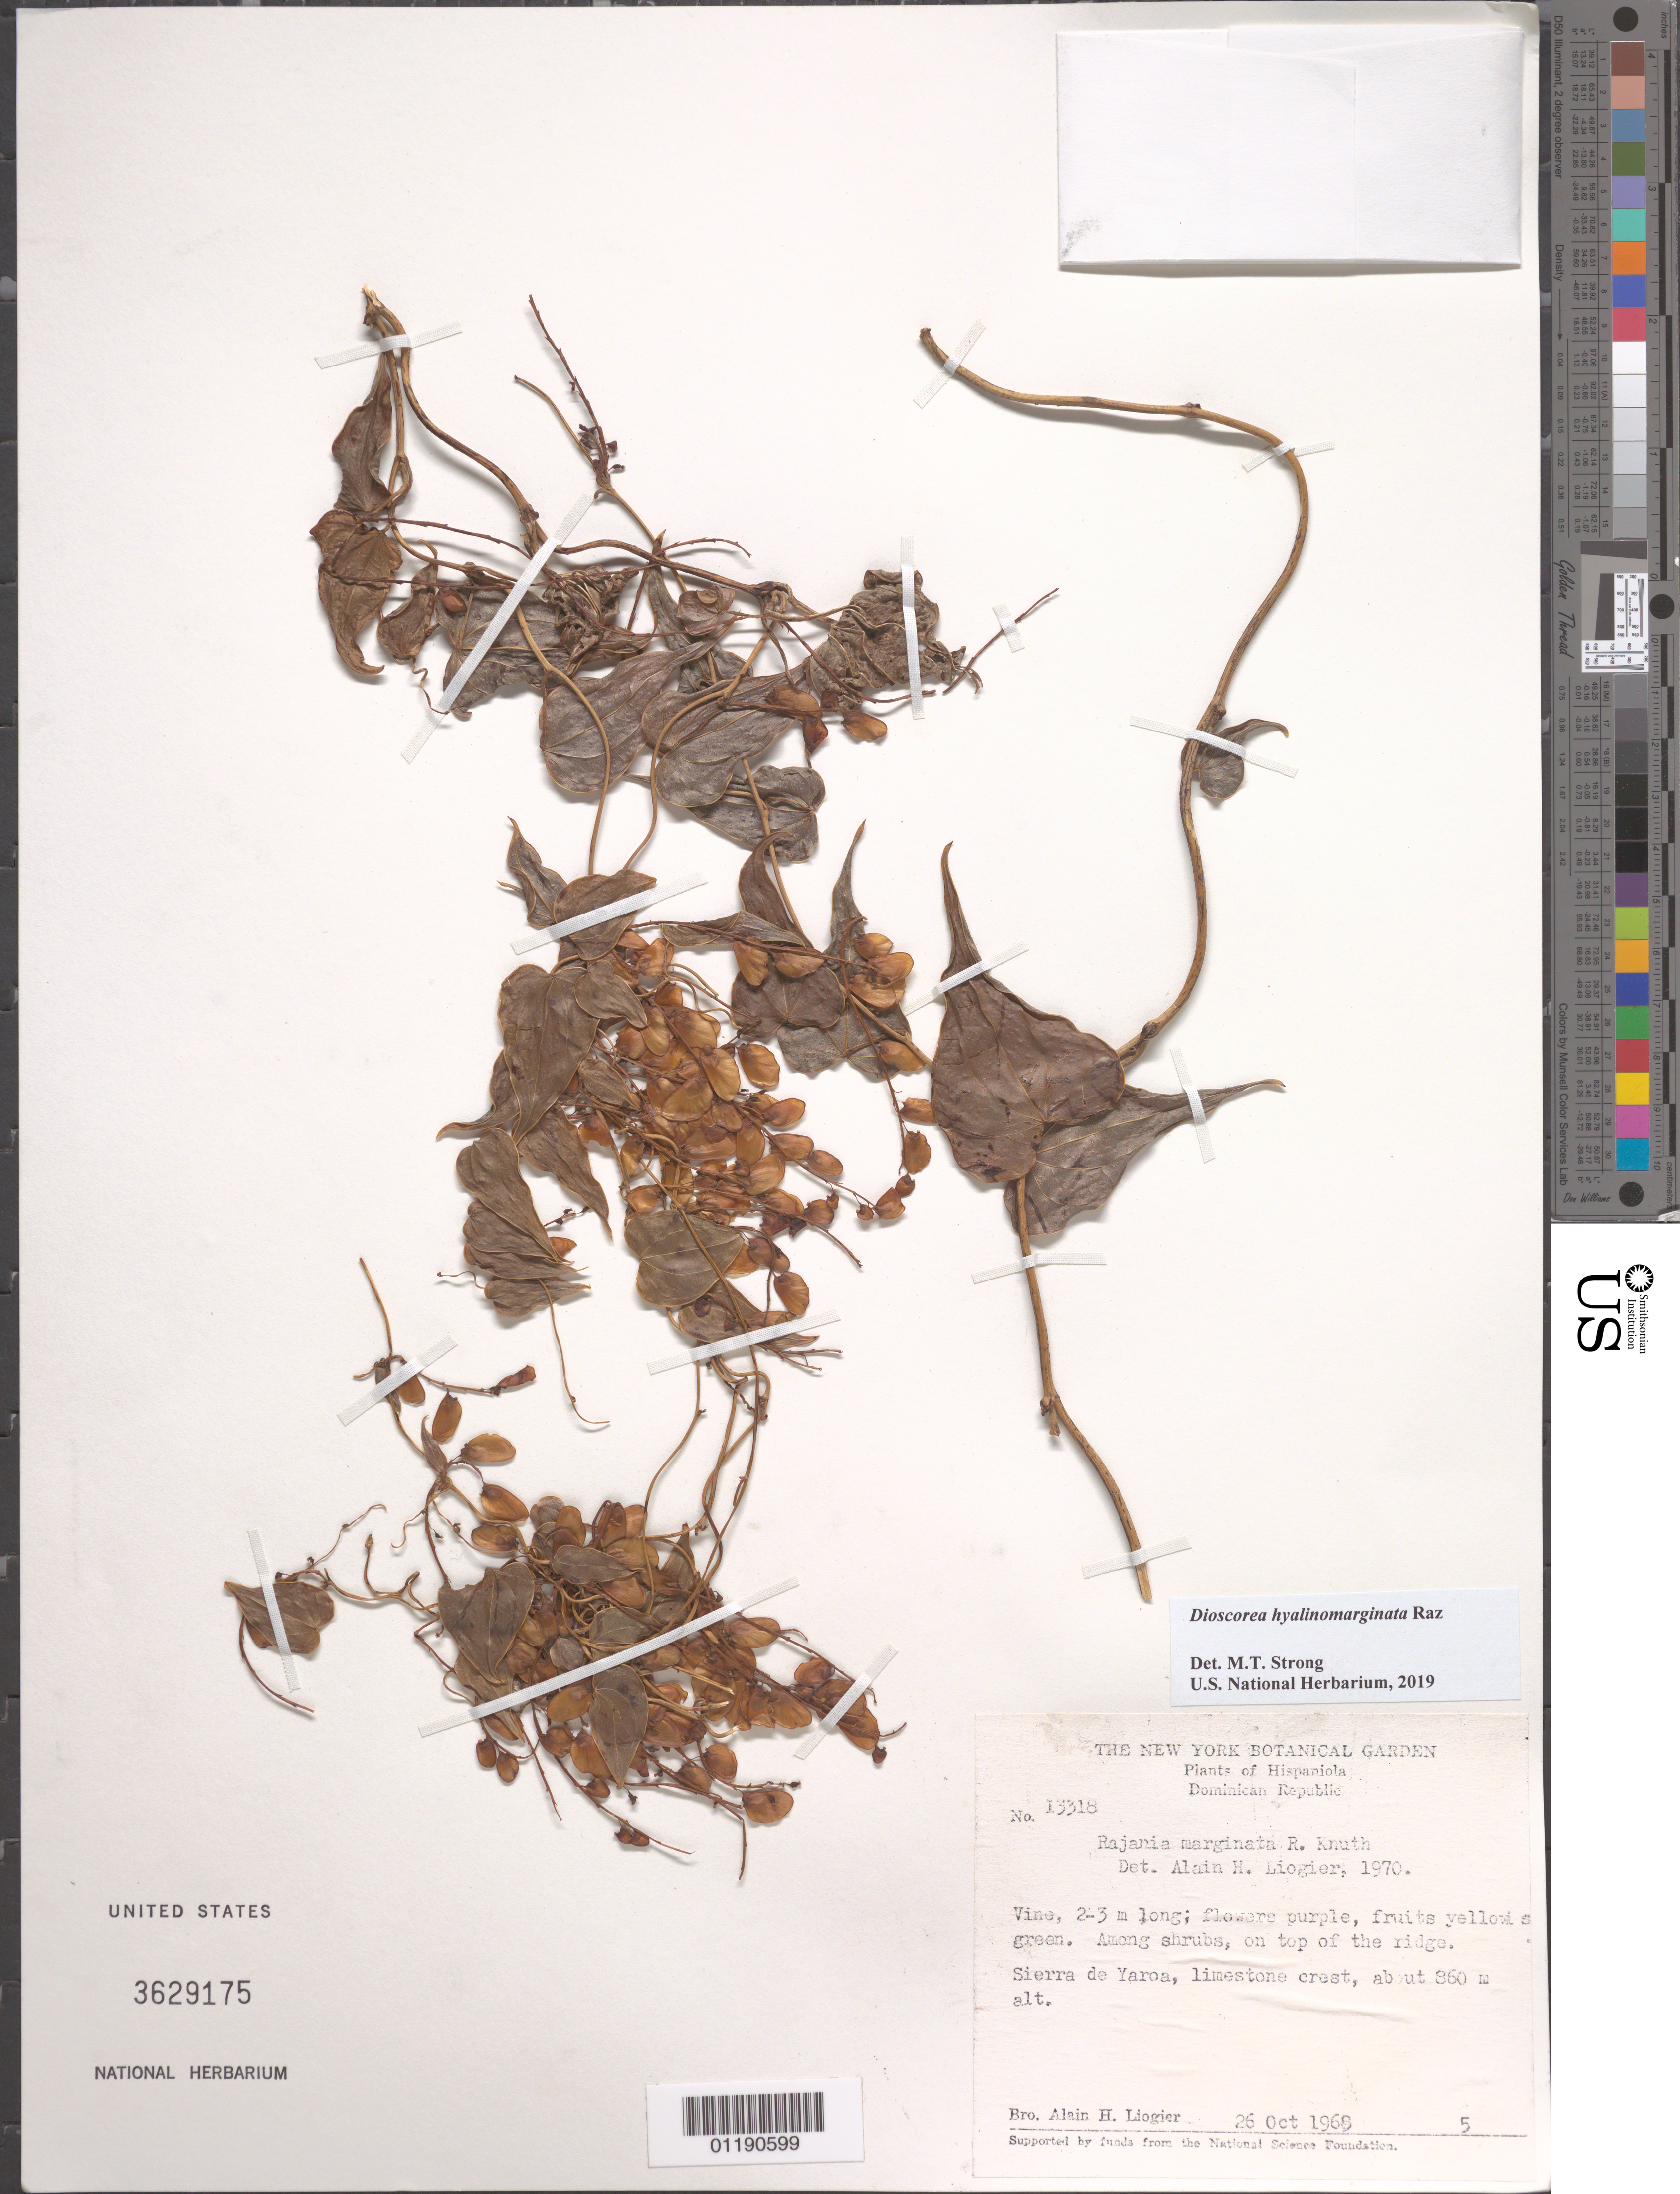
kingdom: Plantae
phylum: Tracheophyta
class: Liliopsida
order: Dioscoreales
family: Dioscoreaceae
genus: Dioscorea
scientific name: Dioscorea hyalinomarginata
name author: Raz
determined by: Strong, M. T., (US), Smithsonian Institution - National Museum of Natural History (UNITED STATES)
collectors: A. H. Liogier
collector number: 13318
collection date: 1968-10-26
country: Dominican Republic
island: Hispaniola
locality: Sierra de Yaroa.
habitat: Among shrubs, on top of ridge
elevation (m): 860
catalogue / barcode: US 3629175